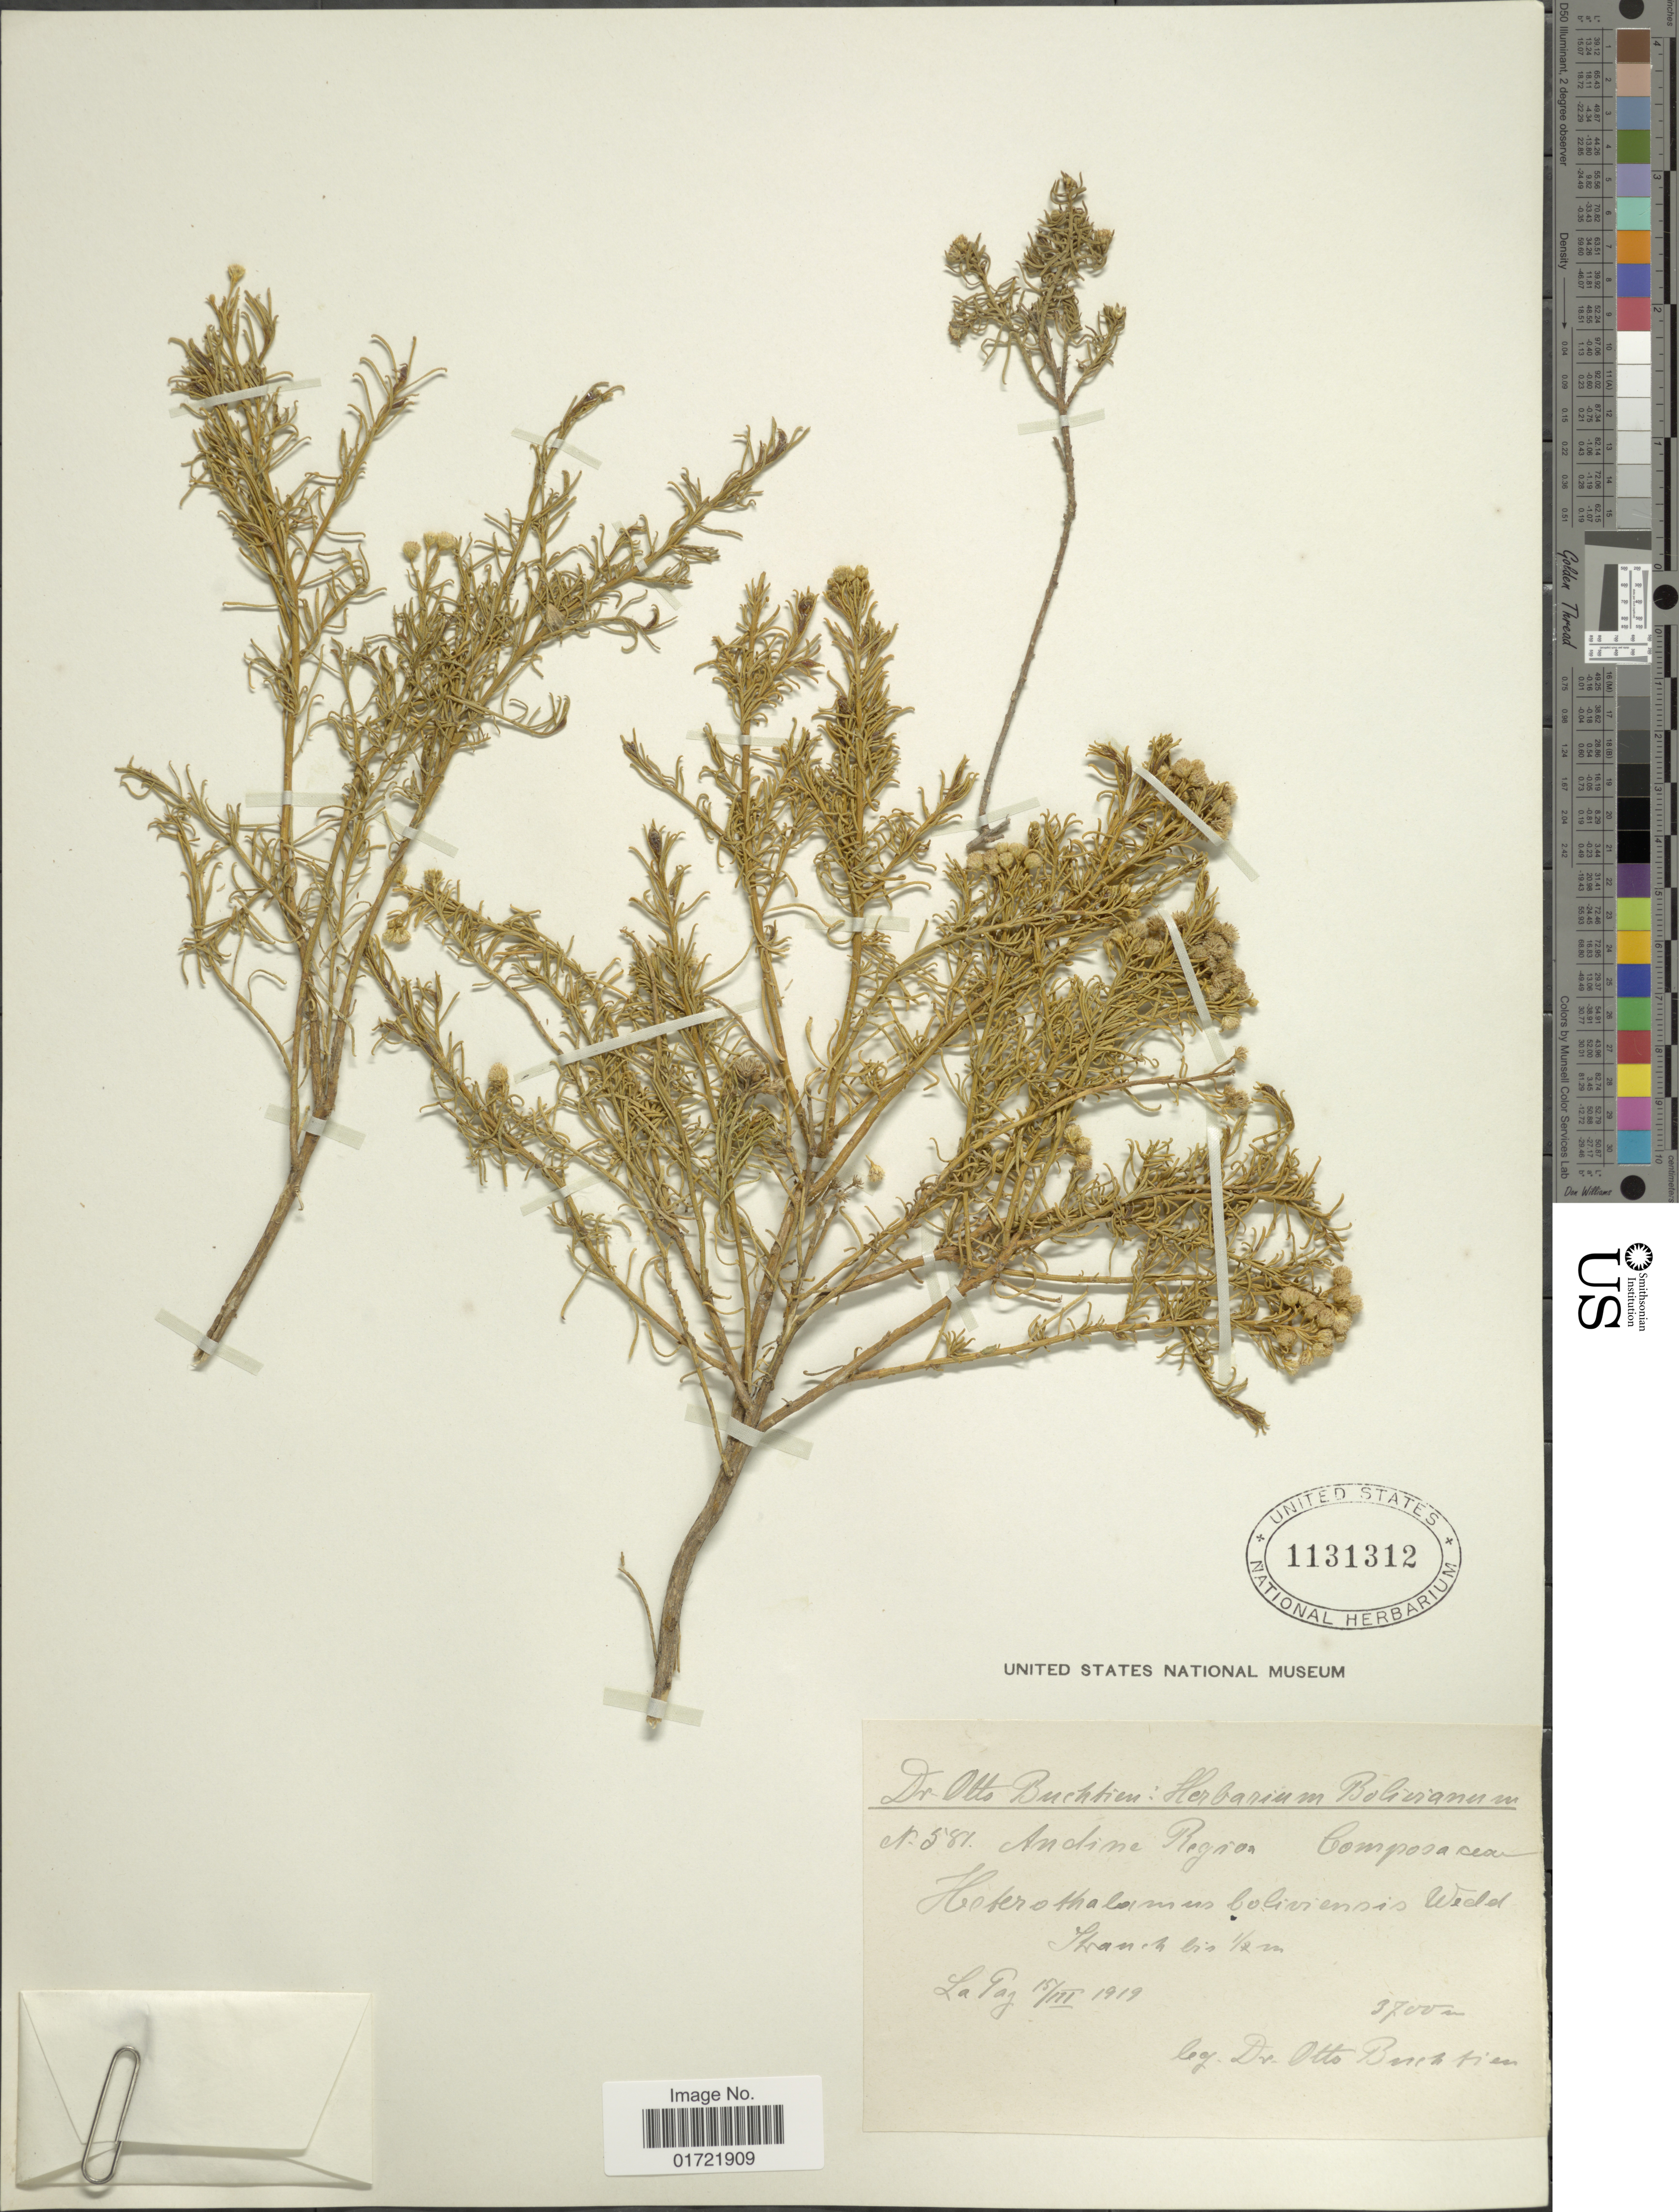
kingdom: Plantae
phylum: Tracheophyta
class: Magnoliopsida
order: Asterales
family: Asteraceae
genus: Baccharis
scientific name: Baccharis bolivensis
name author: (Wedd.) Cabrera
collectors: O. Buchtien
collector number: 581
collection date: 1919-03-15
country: Bolivia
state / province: La Paz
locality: Andine Region. Stranch bis 1/2-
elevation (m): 3700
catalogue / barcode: US 1131312